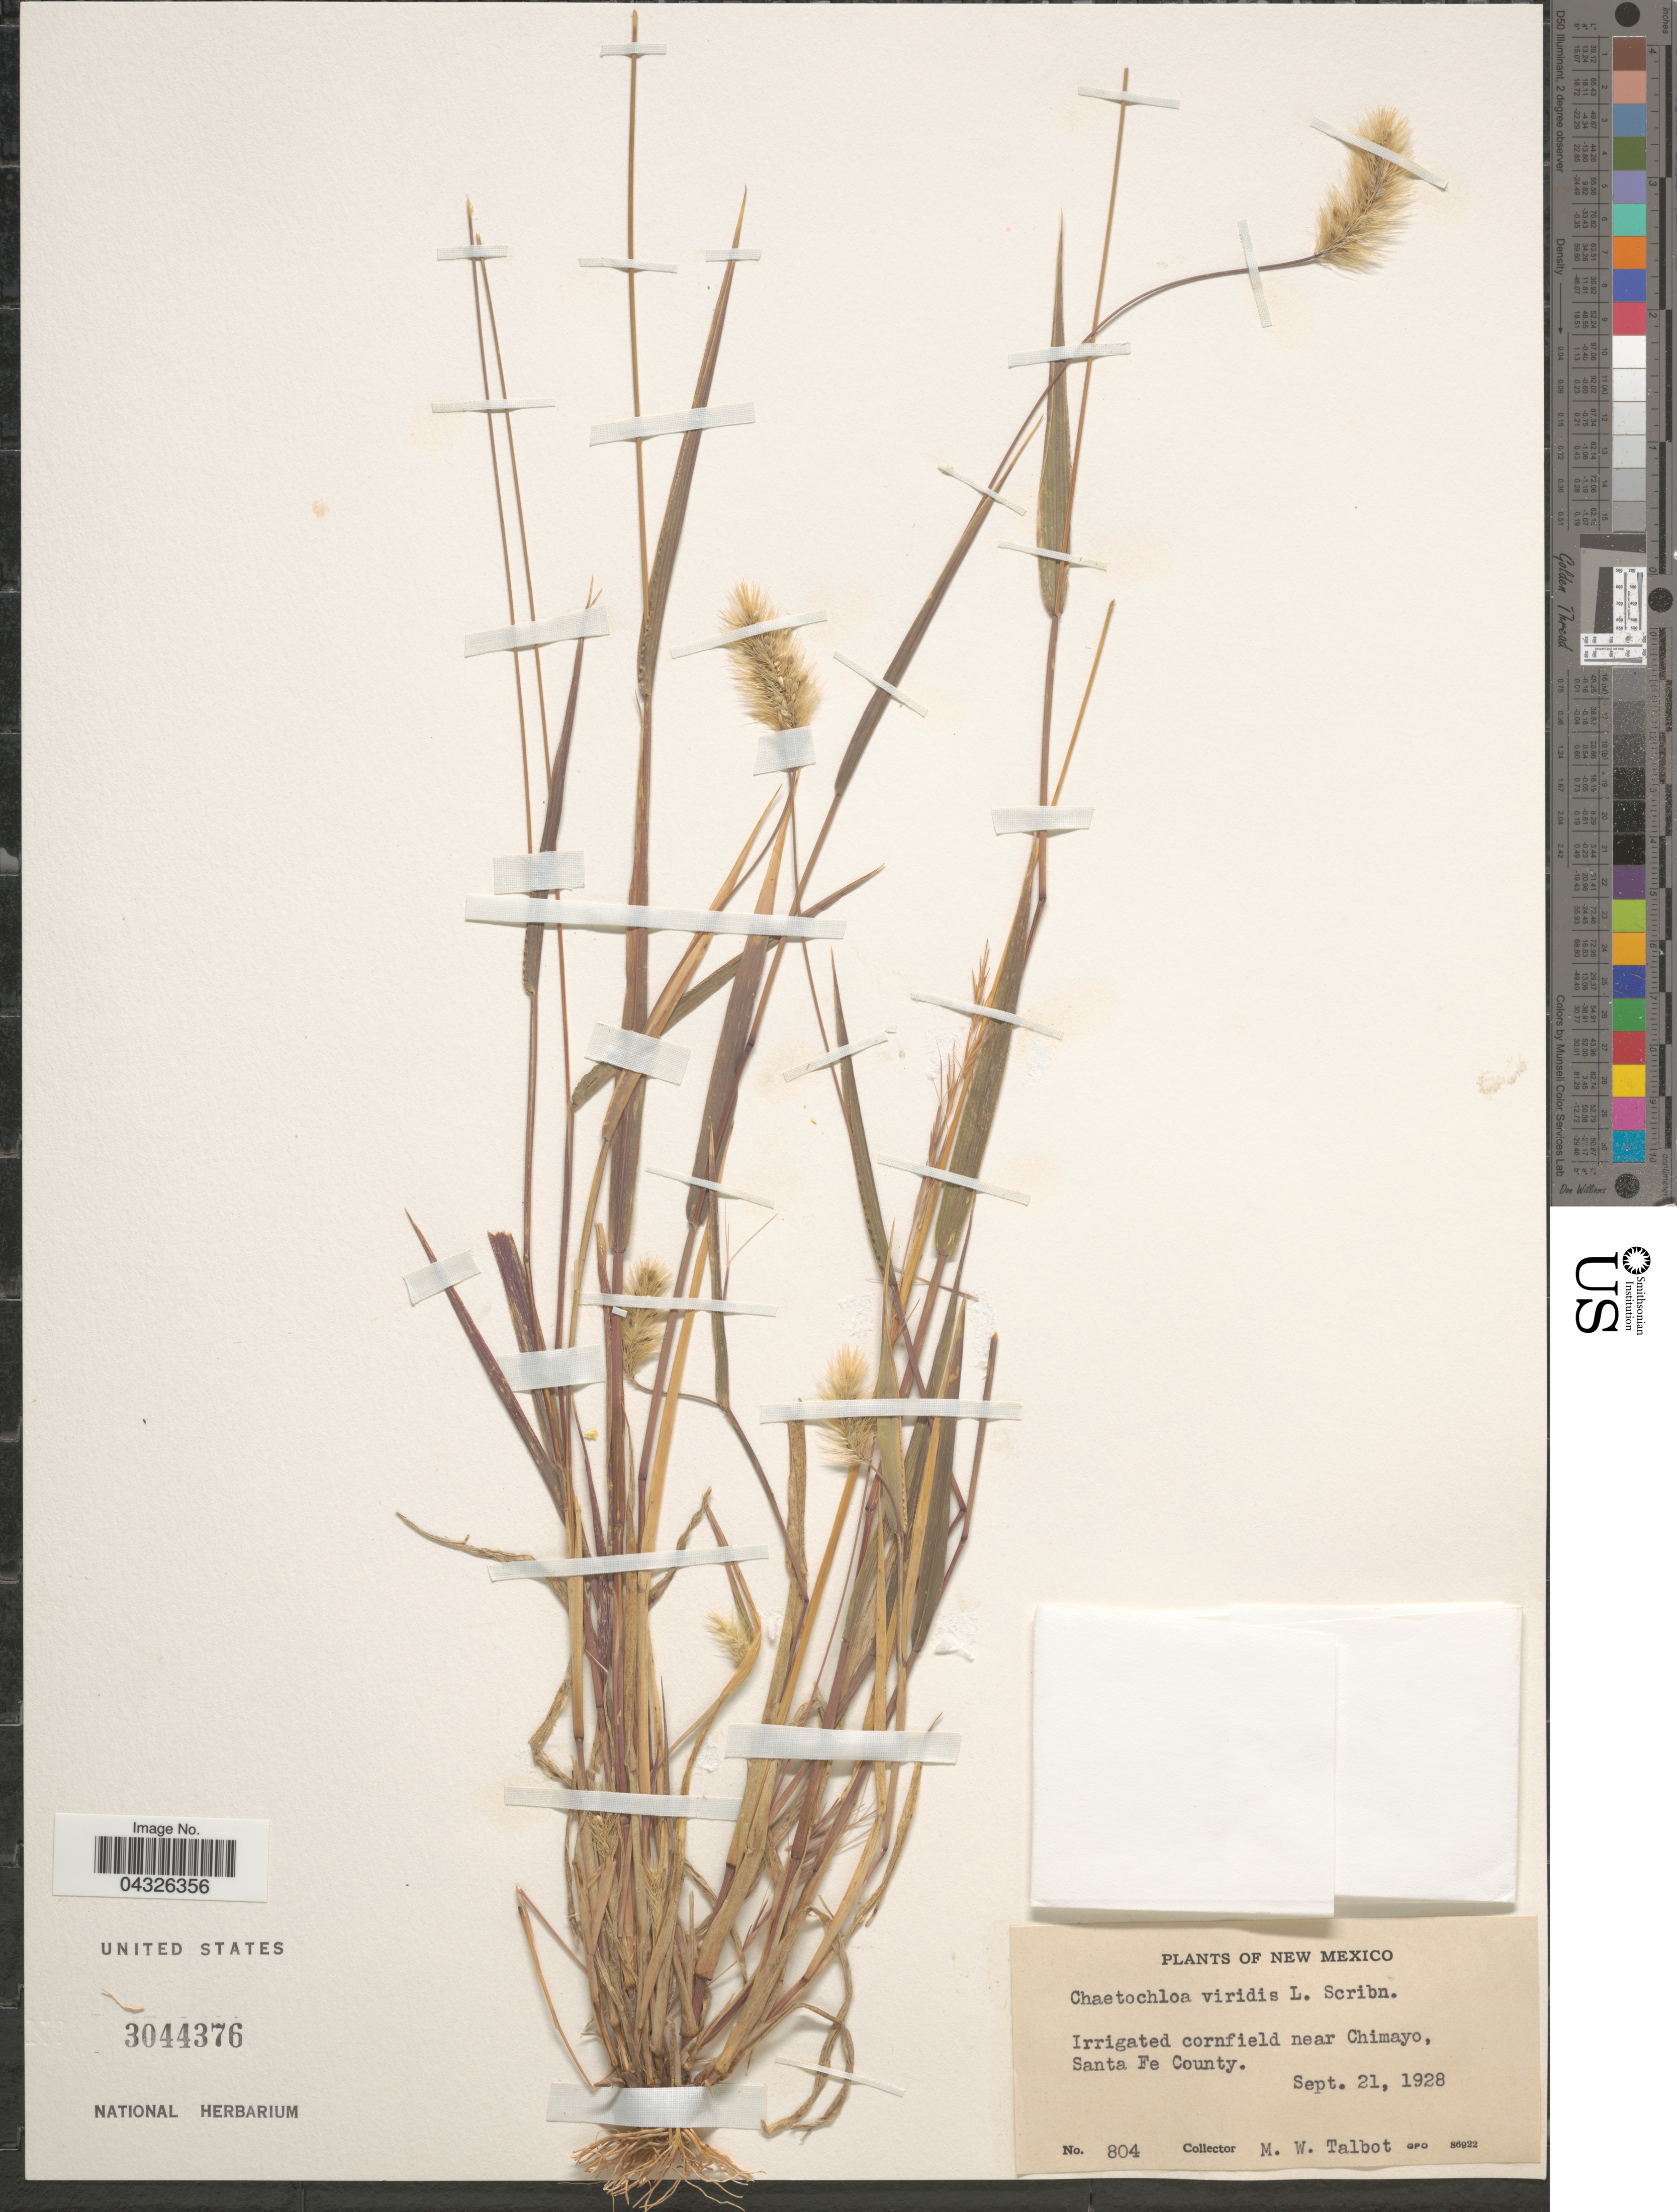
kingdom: Plantae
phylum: Tracheophyta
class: Liliopsida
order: Poales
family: Poaceae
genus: Setaria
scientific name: Setaria viridis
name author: (L.) P. Beauv.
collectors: M. Talbot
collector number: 804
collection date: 1928-09-21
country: United States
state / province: New Mexico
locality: Irrigated cornfield near Chimayo, Santa Fe County.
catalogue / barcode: US 3044376